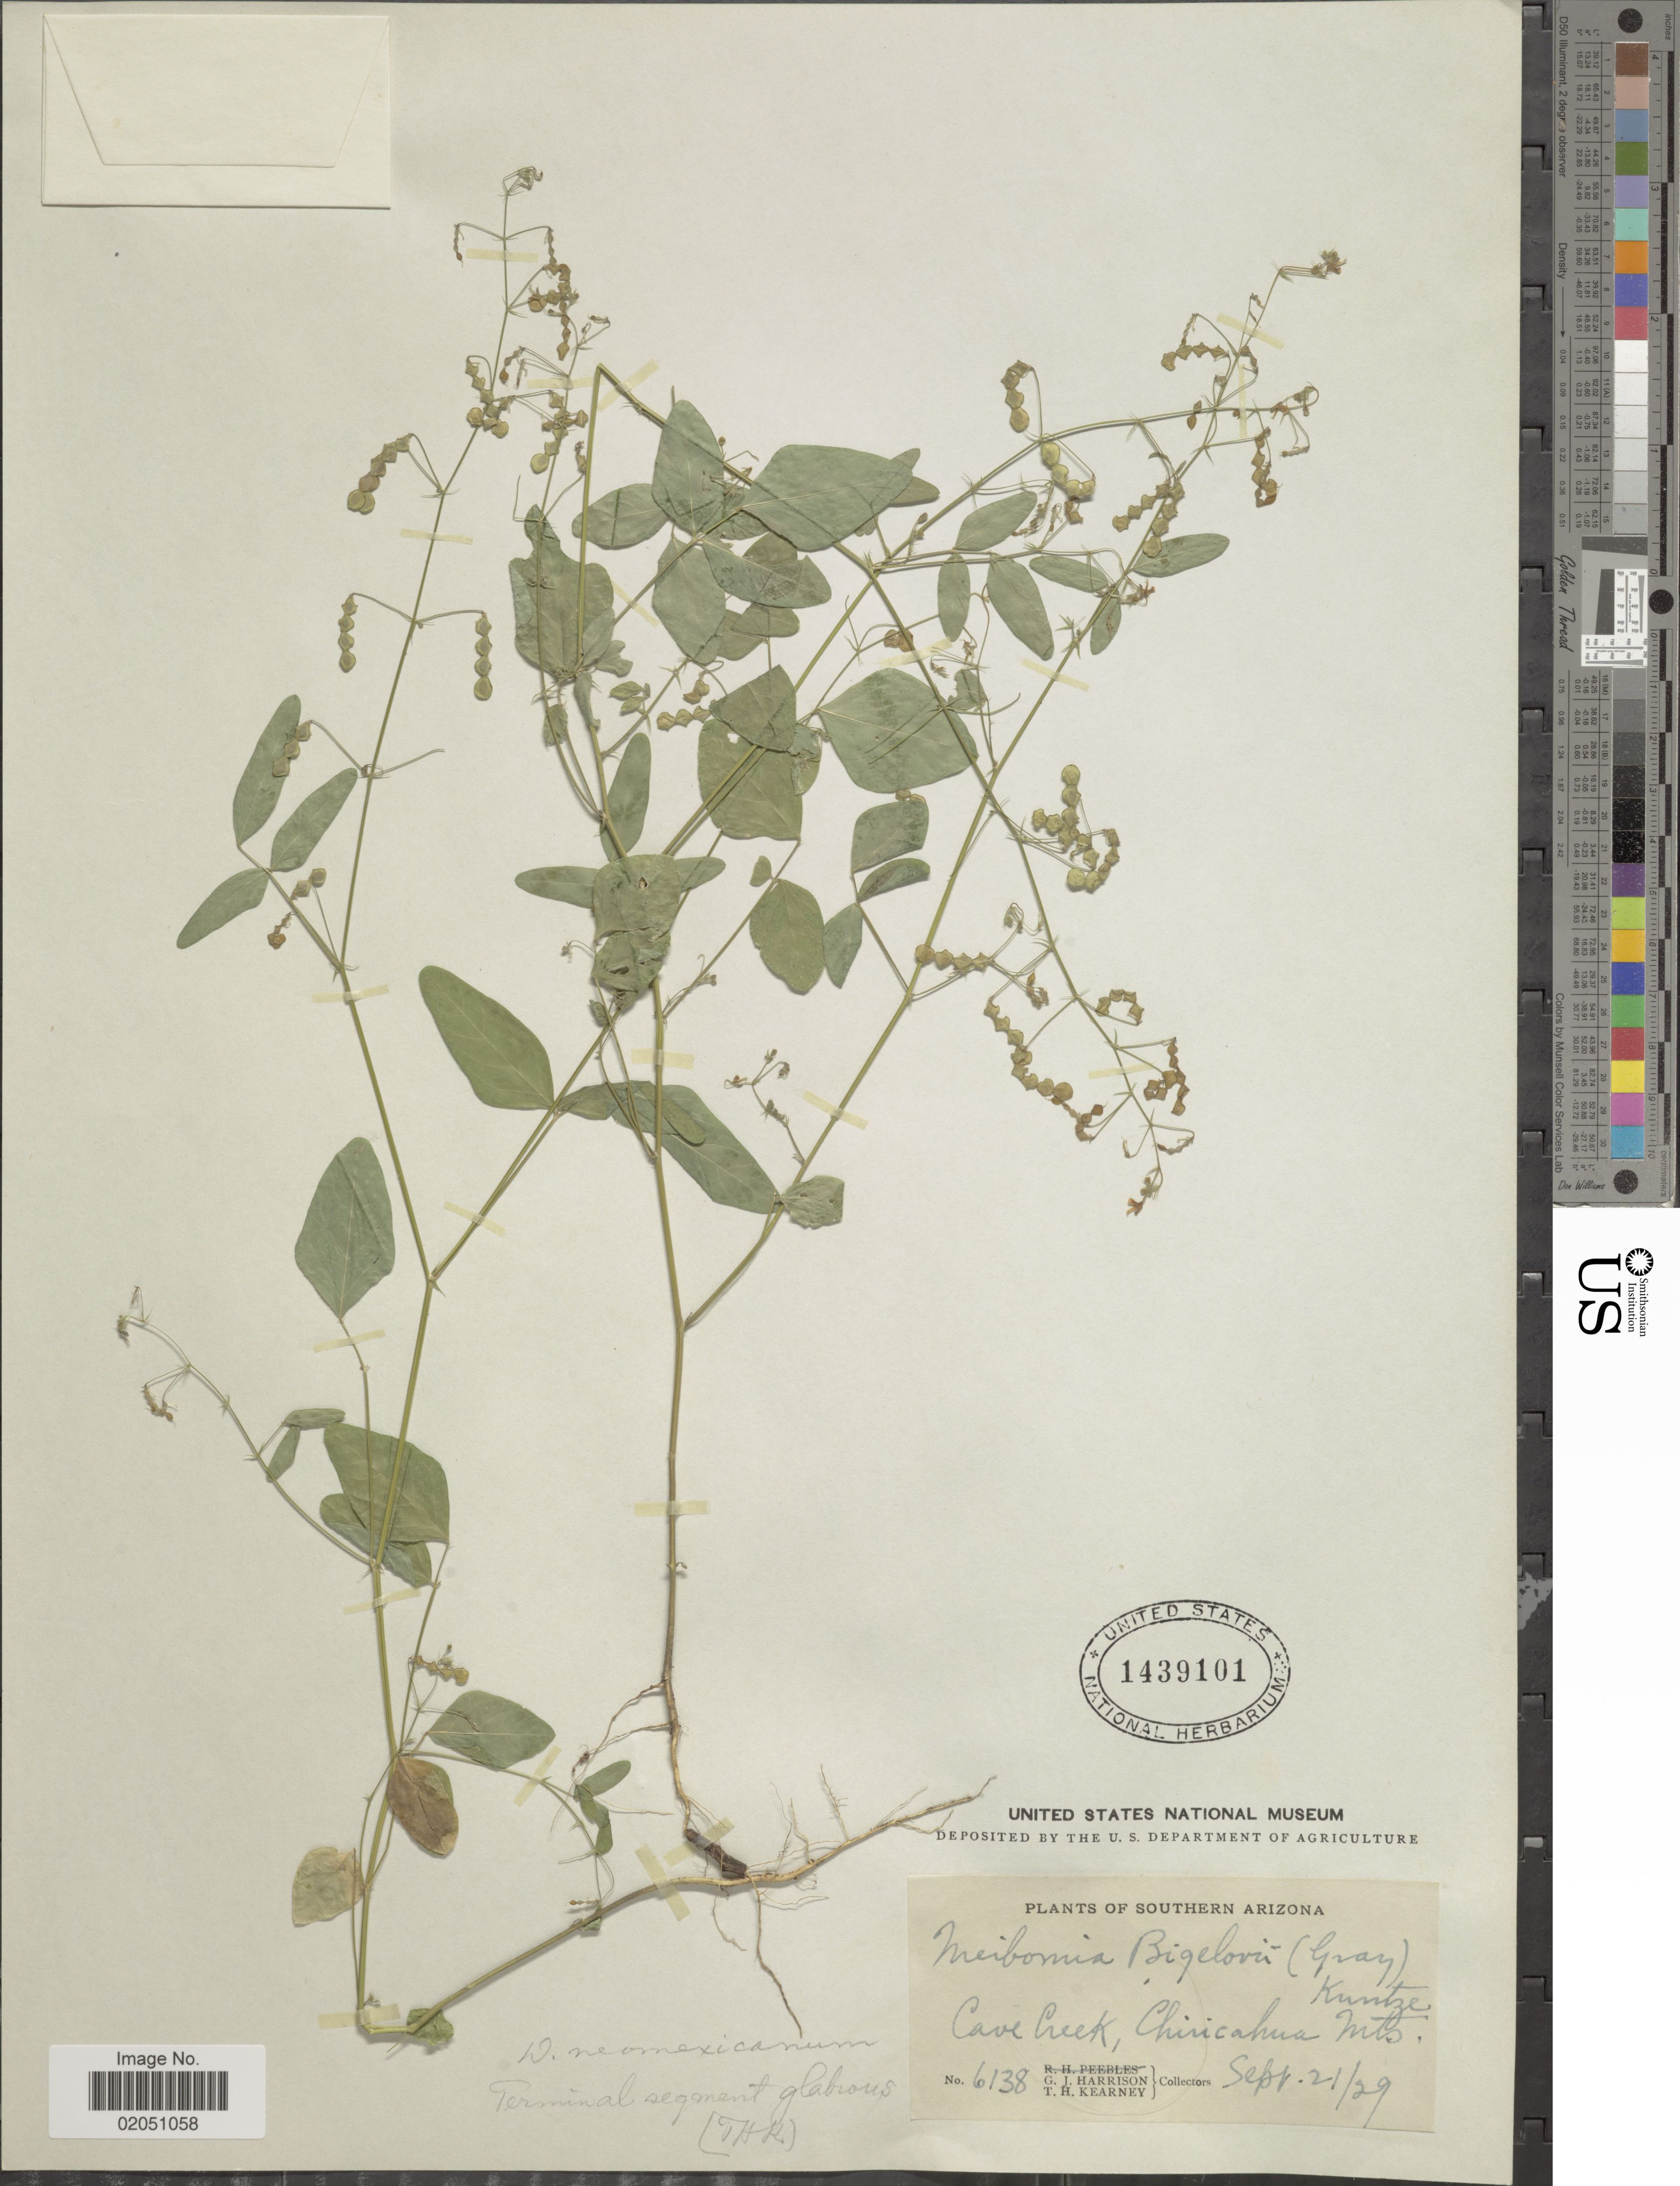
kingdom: Plantae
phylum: Tracheophyta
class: Magnoliopsida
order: Fabales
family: Fabaceae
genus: Desmodium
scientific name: Desmodium neomexicanum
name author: A. Gray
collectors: G. J. Harrison & T. H. Kearney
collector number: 6138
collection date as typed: Transcribed d/m/y: 21/9/29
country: United States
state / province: Arizona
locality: Southern Arizona, Cave Creek, Chiricahua Mts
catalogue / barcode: US 1439101